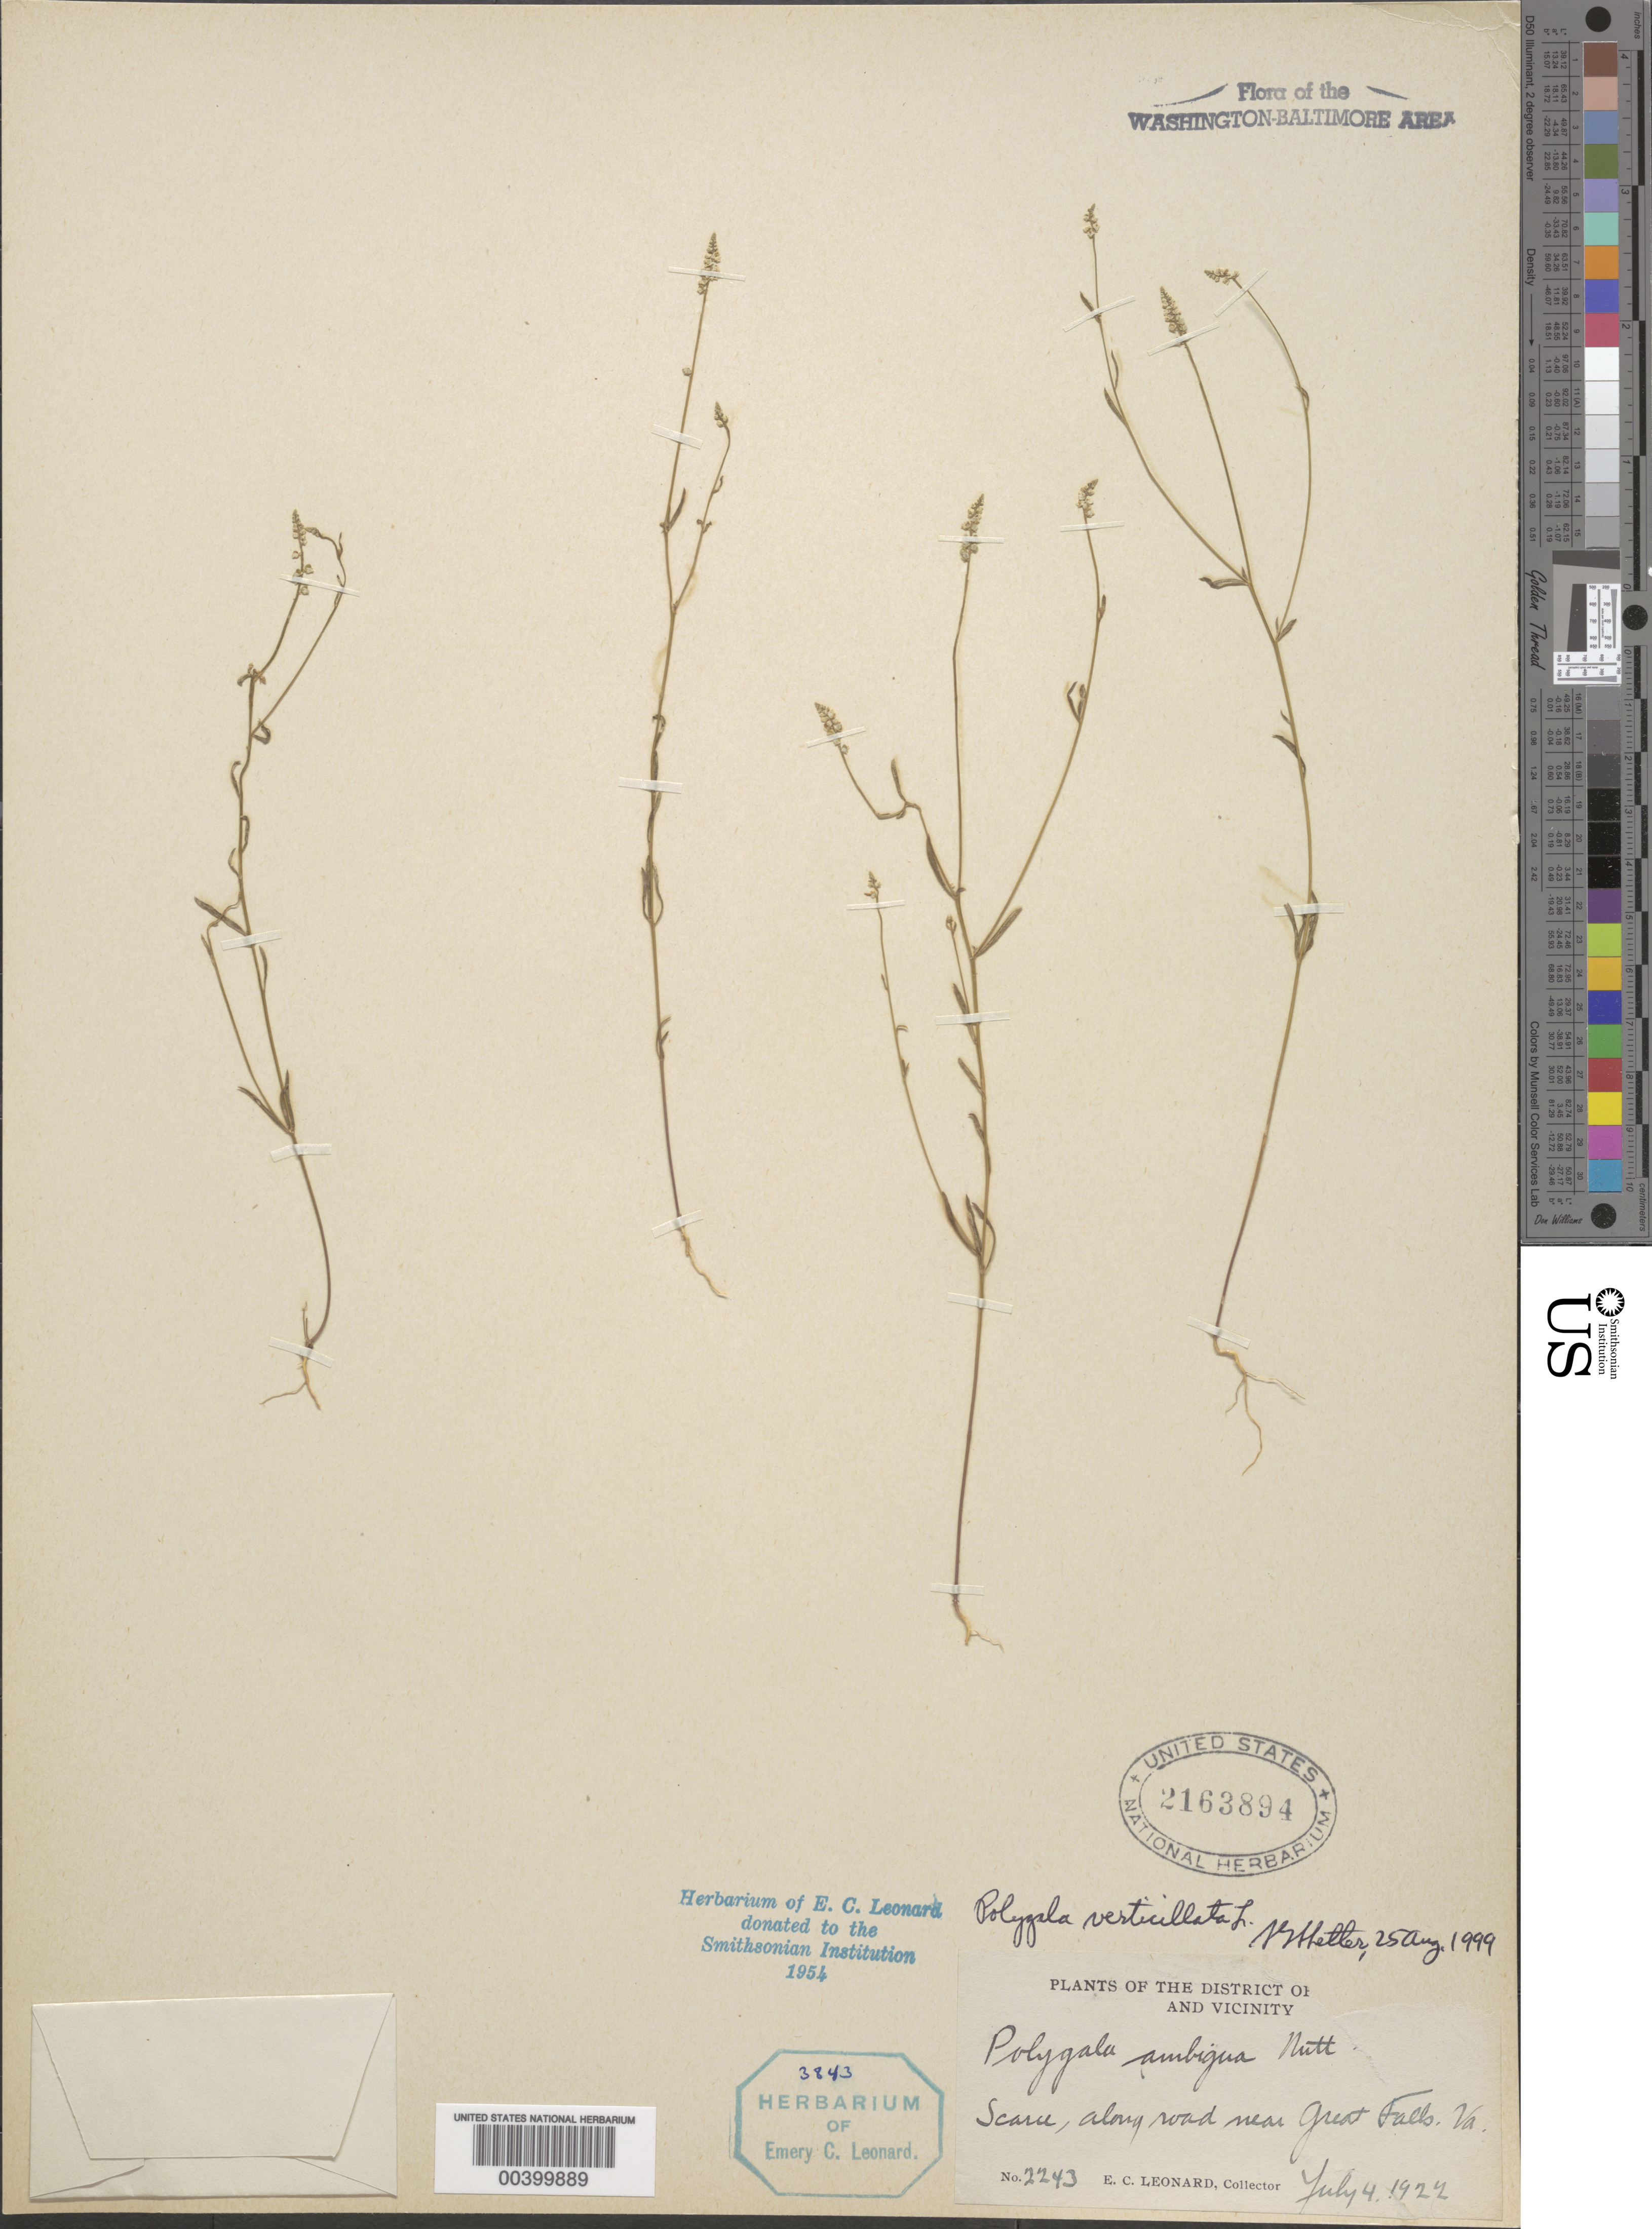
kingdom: Plantae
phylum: Tracheophyta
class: Magnoliopsida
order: Fabales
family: Polygalaceae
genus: Polygala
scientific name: Polygala verticillata var. ambigua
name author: (Nutt.) Alph. Wood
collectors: E. C. Leonard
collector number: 2243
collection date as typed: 04 Jul 1922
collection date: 1922-07-04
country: United States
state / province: Virginia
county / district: Fairfax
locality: Great Falls vicinity C. and O. Canal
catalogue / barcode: US 2163894